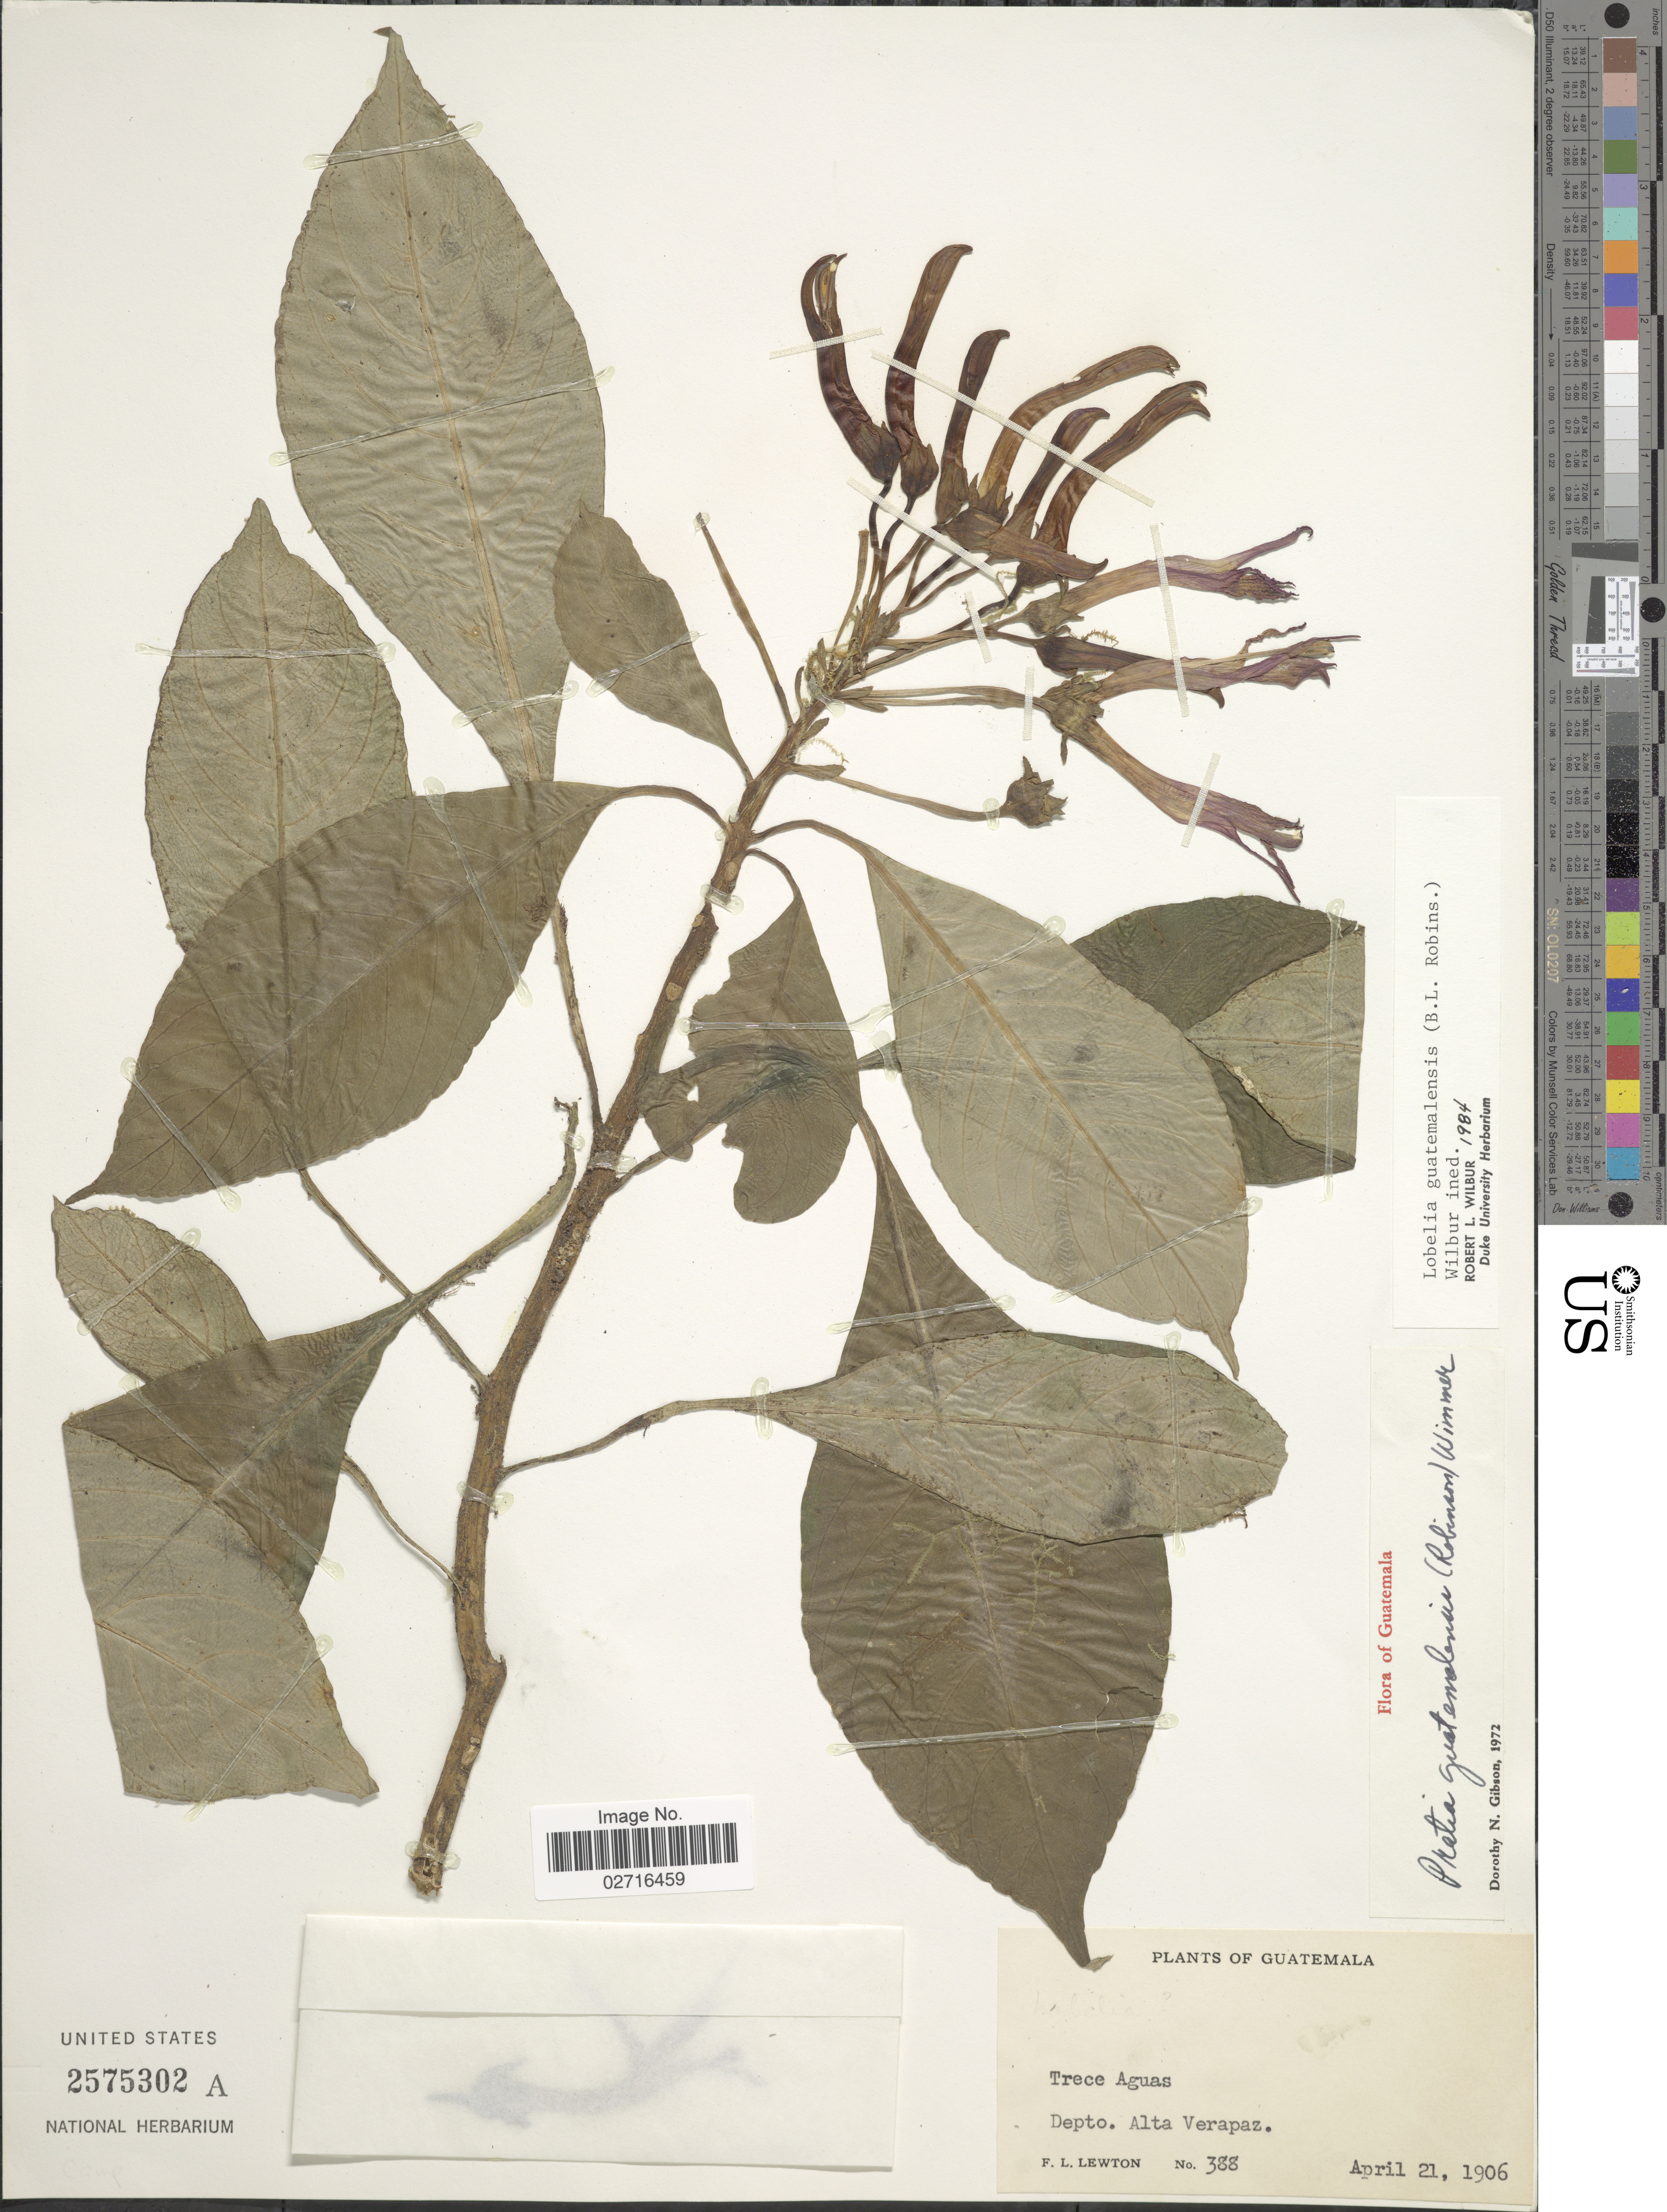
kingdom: Plantae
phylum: Tracheophyta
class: Magnoliopsida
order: Asterales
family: Campanulaceae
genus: Pratia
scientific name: Pratia guatemalensis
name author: (B.L. Rob. ex Donn. Sm.) E. Wimm.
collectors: F. L. Lewton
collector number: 388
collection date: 1906-04-21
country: Guatemala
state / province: Alta Verapaz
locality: Trece Aguas, Depto Alta Verapaz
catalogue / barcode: US 2575302A